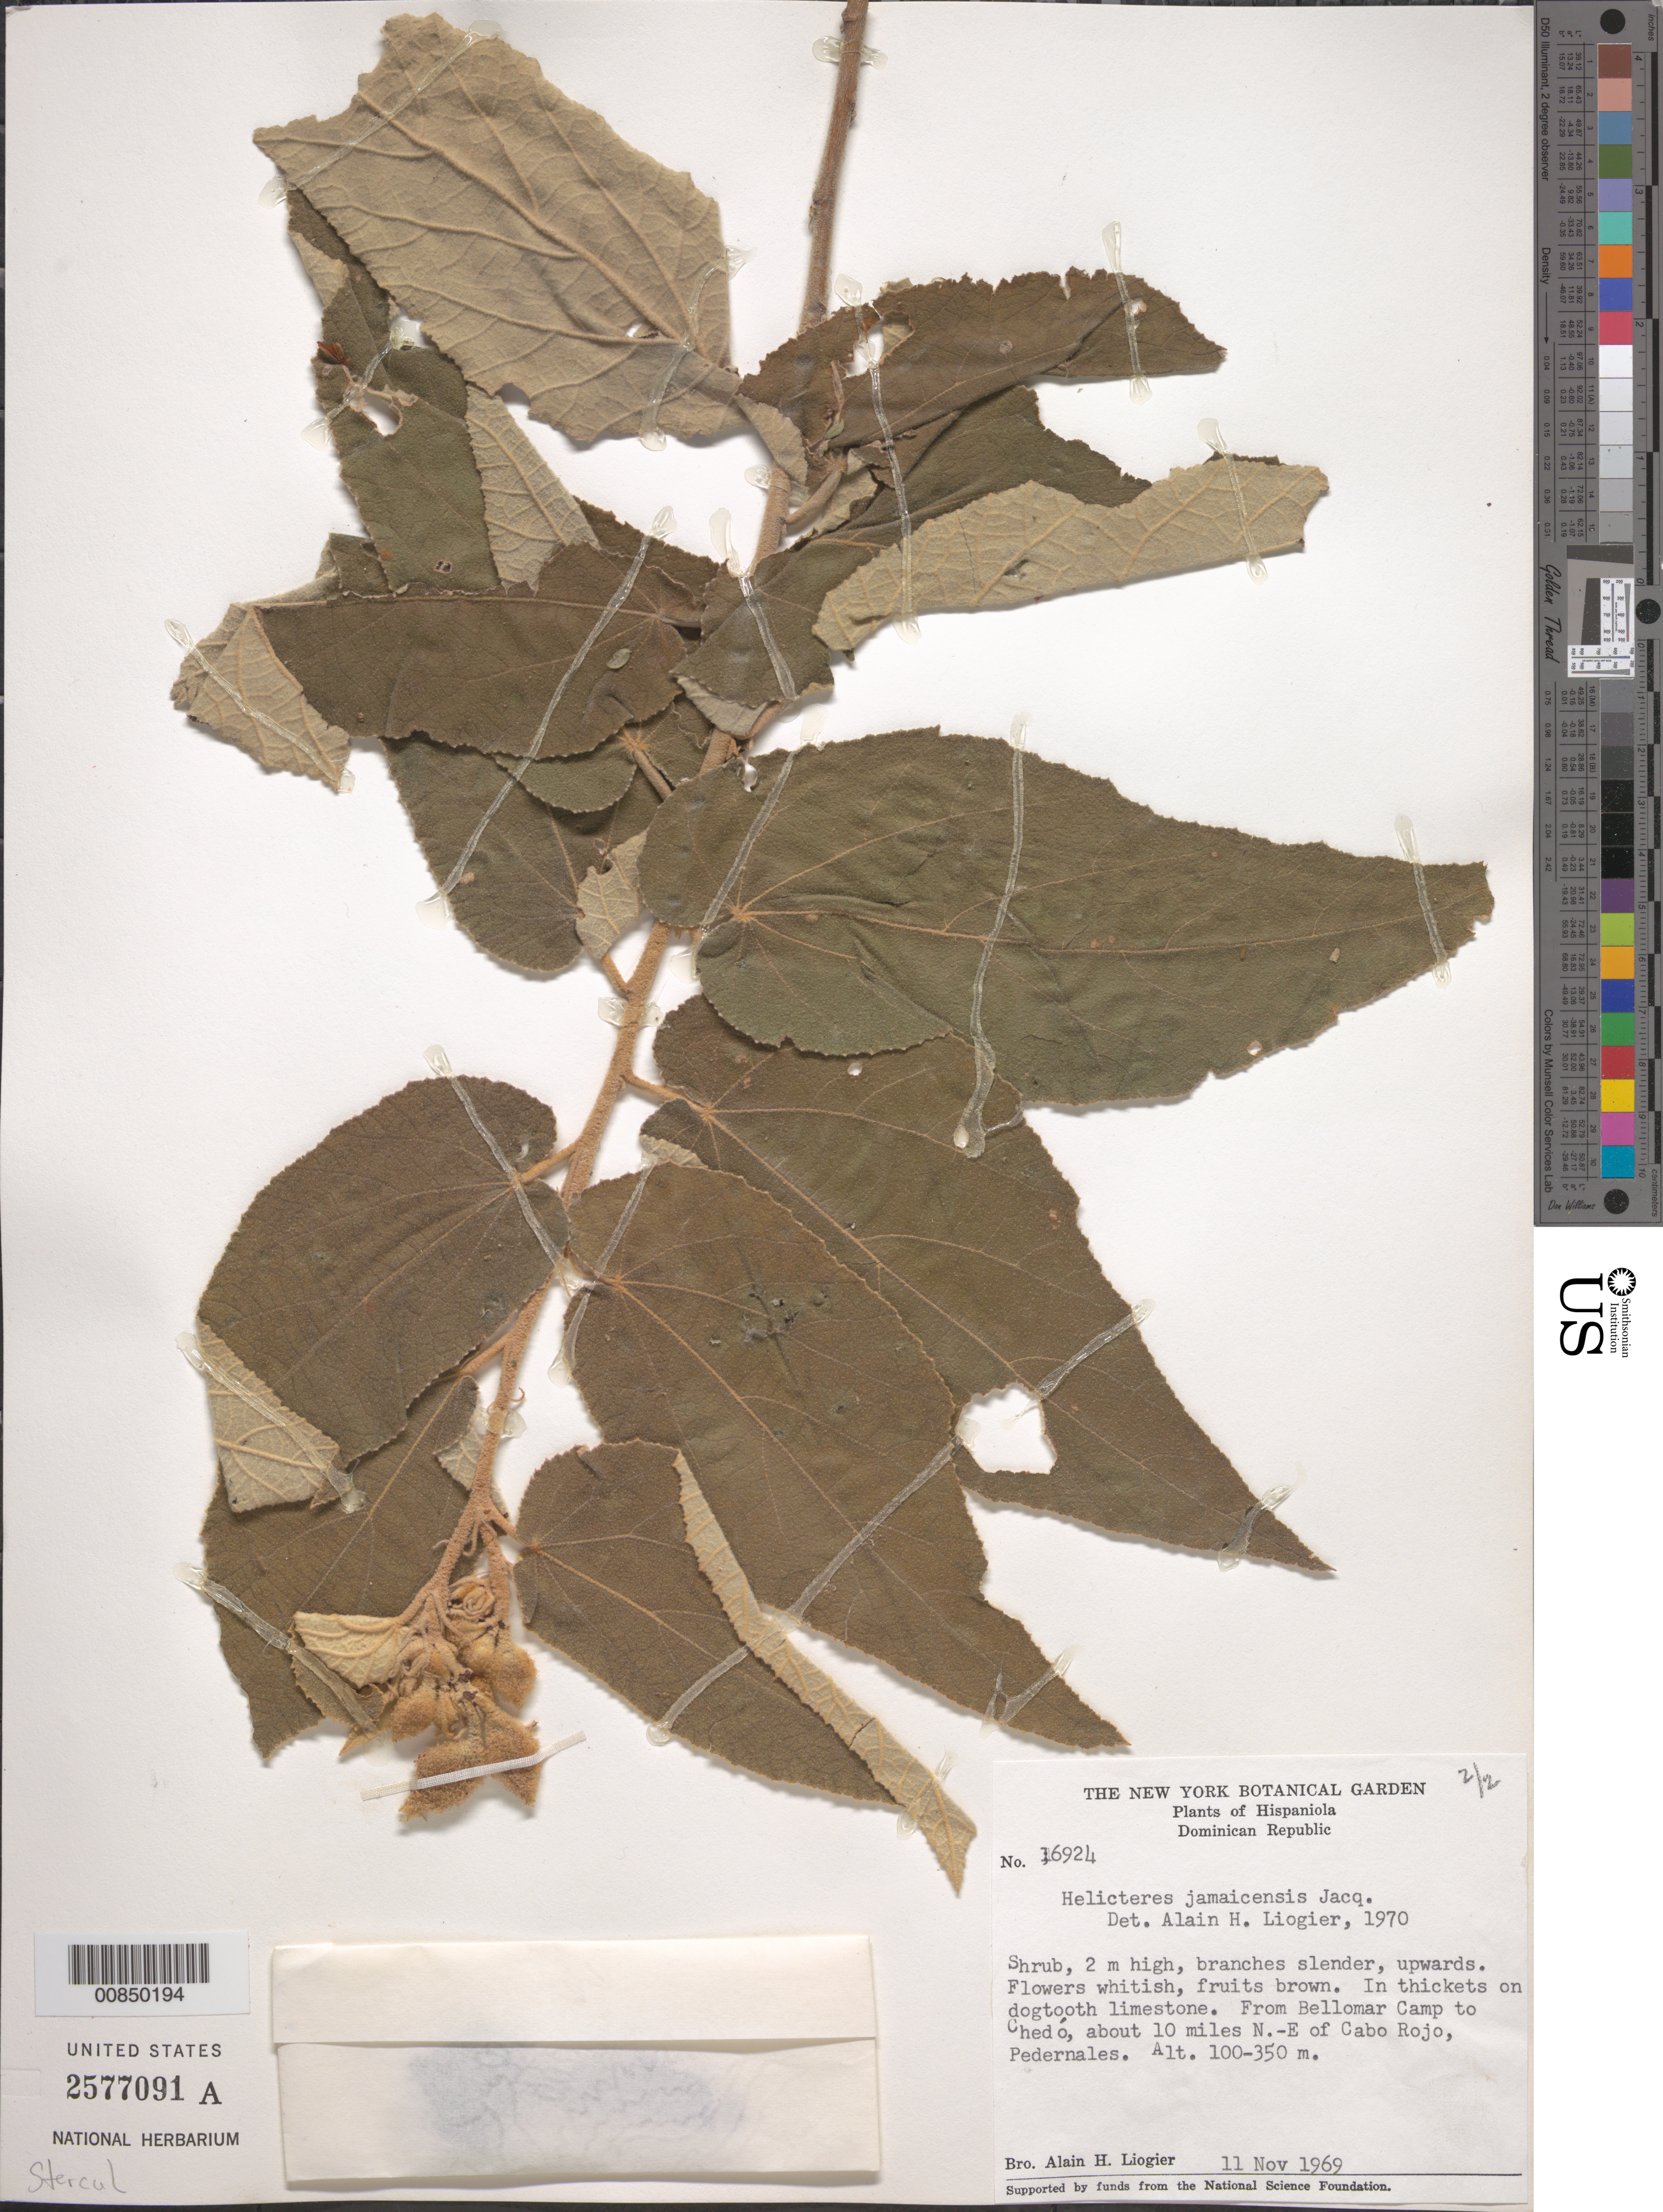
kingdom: Plantae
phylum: Tracheophyta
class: Magnoliopsida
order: Malvales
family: Malvaceae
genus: Helicteres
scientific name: Helicteres jamaicensis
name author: Jacq.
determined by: Liogier, Alain H.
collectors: A. H. Liogier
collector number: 16924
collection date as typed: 11 Nov 1969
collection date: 1969-11-11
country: Dominican Republic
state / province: Pedernales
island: Hispaniola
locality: From Bellomar Camp to Chedó, about 10 miles NE of Cabo Rojo, Baoruco Mts.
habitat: In thickets on dogtooth limestone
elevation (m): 100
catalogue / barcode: US 2577091